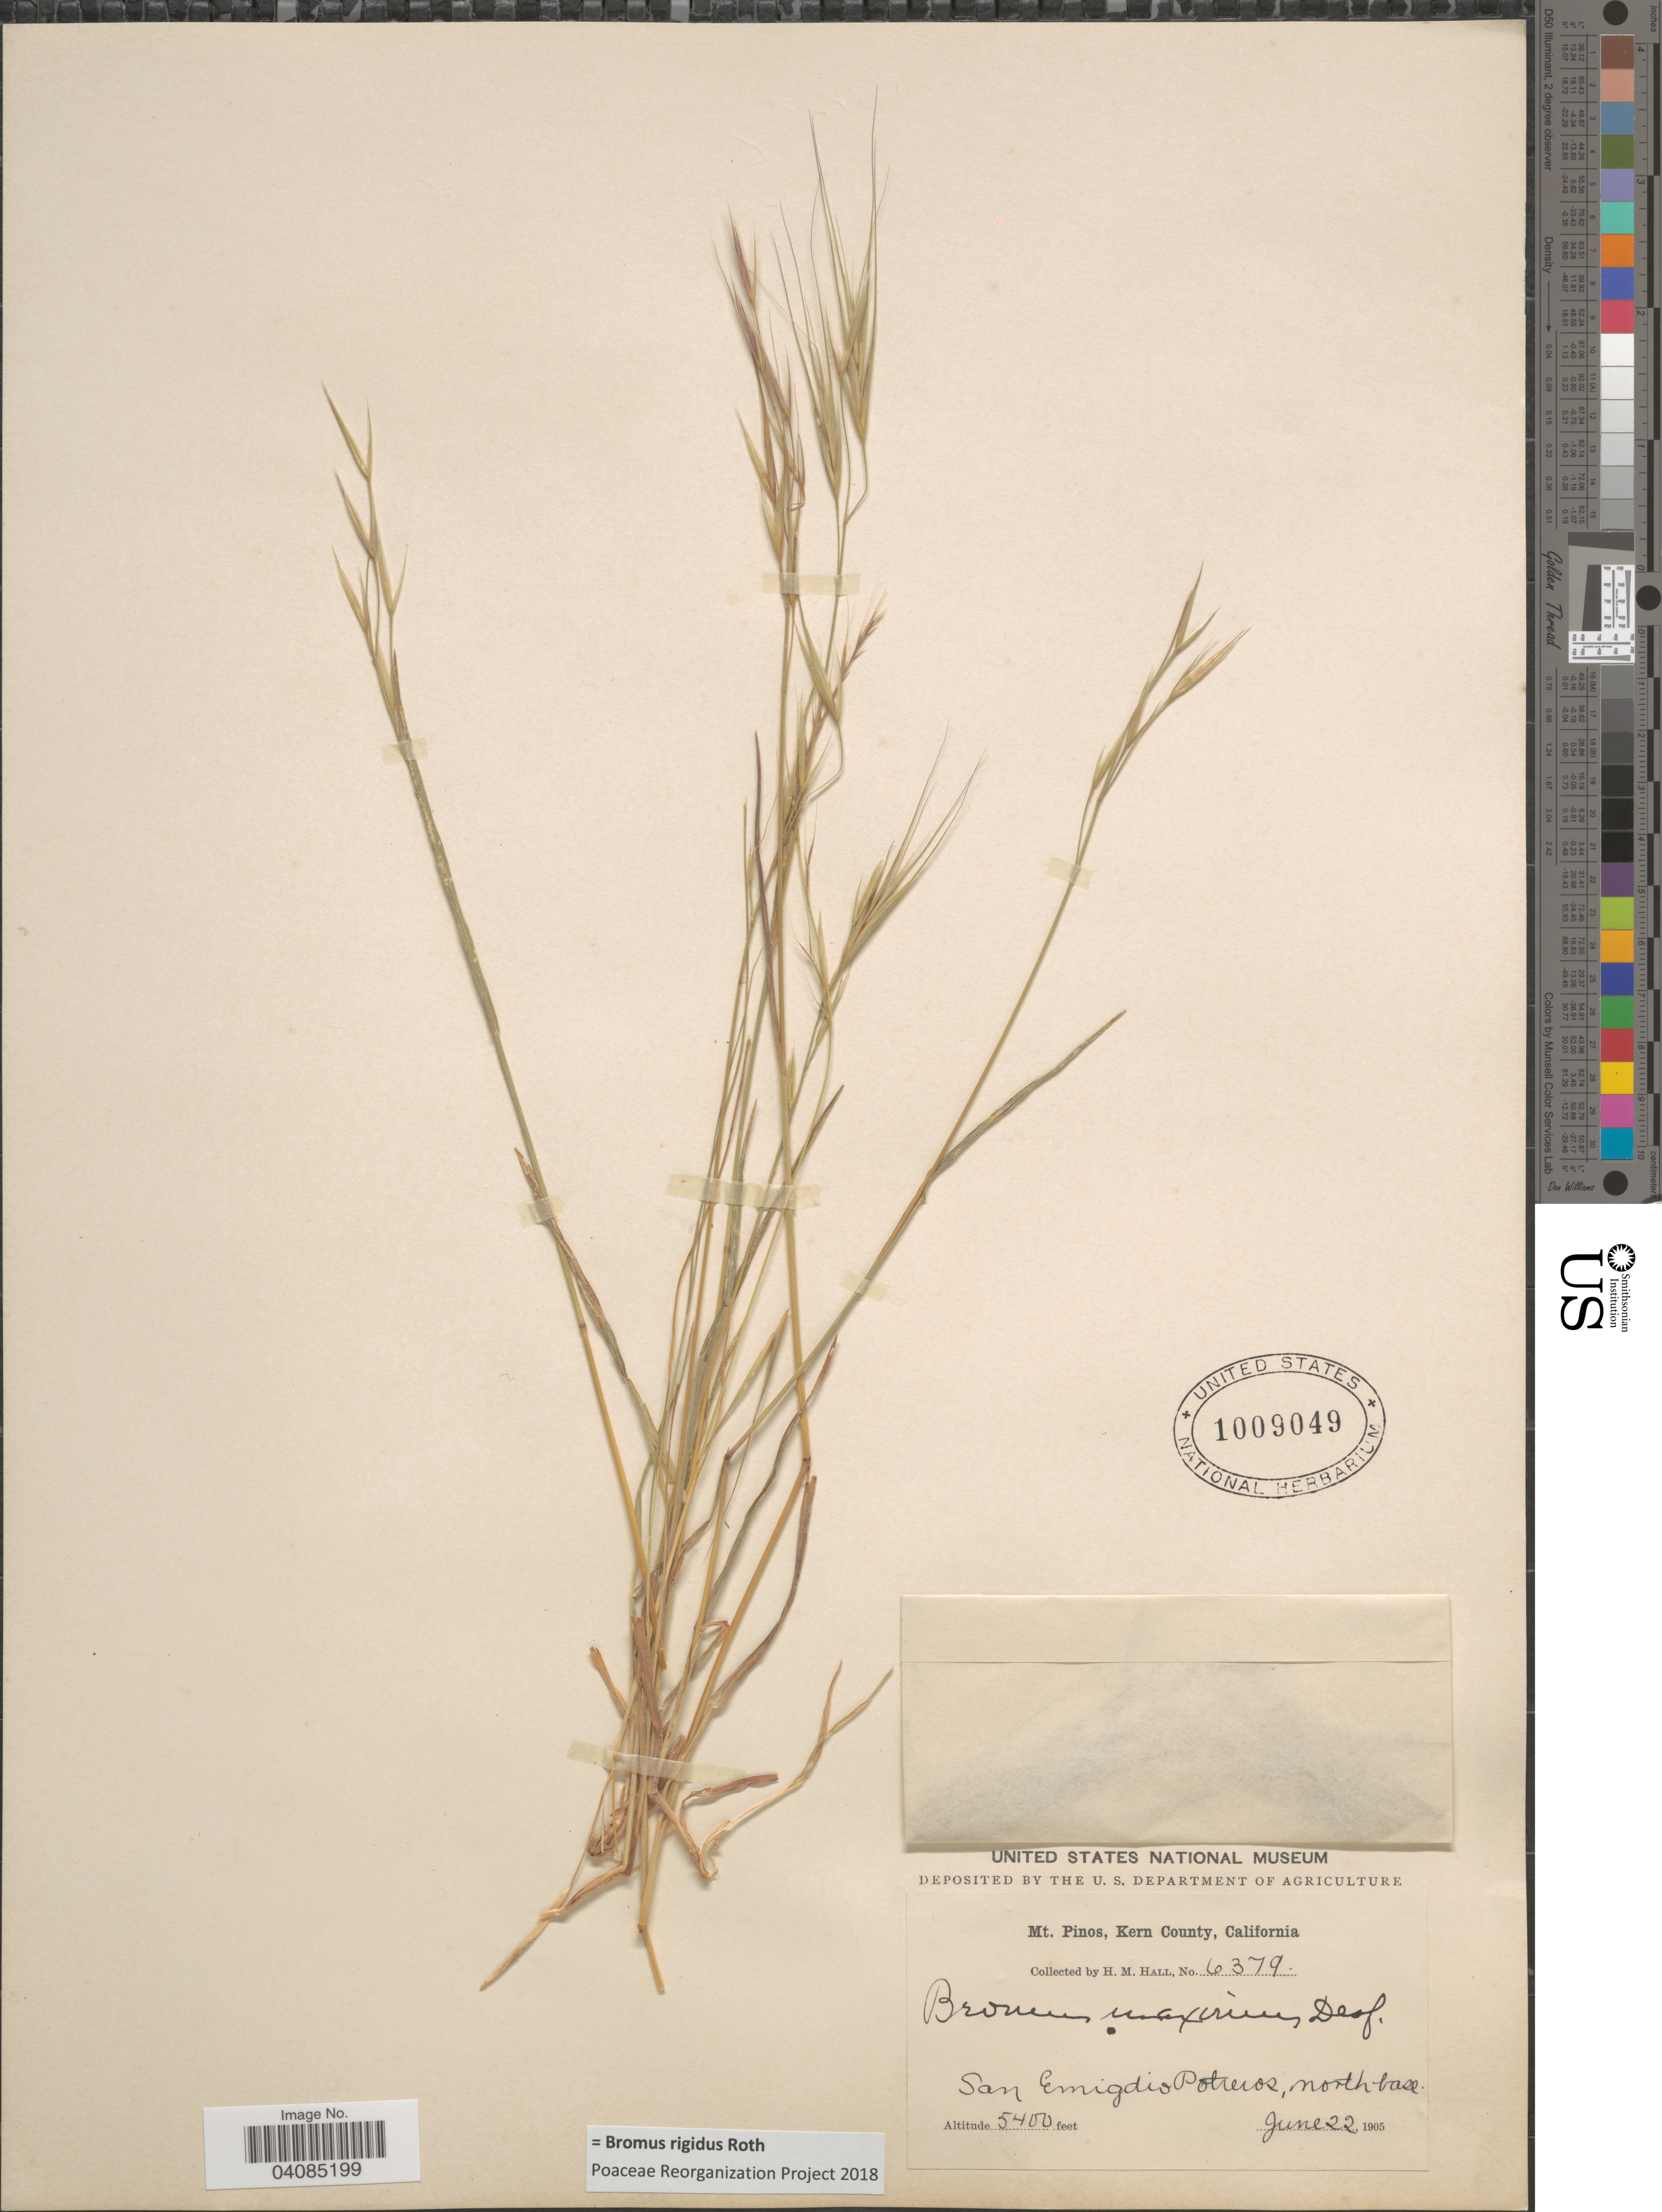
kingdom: Plantae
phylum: Tracheophyta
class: Liliopsida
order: Poales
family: Poaceae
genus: Bromus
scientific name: Bromus rigidus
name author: Roth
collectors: H. M. Hall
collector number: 6379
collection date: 1905-06-22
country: United States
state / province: California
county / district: Kern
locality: Mt. Pinos, Kern County. San Emigdio Potreros, north base.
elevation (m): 1646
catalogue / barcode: US 1009049